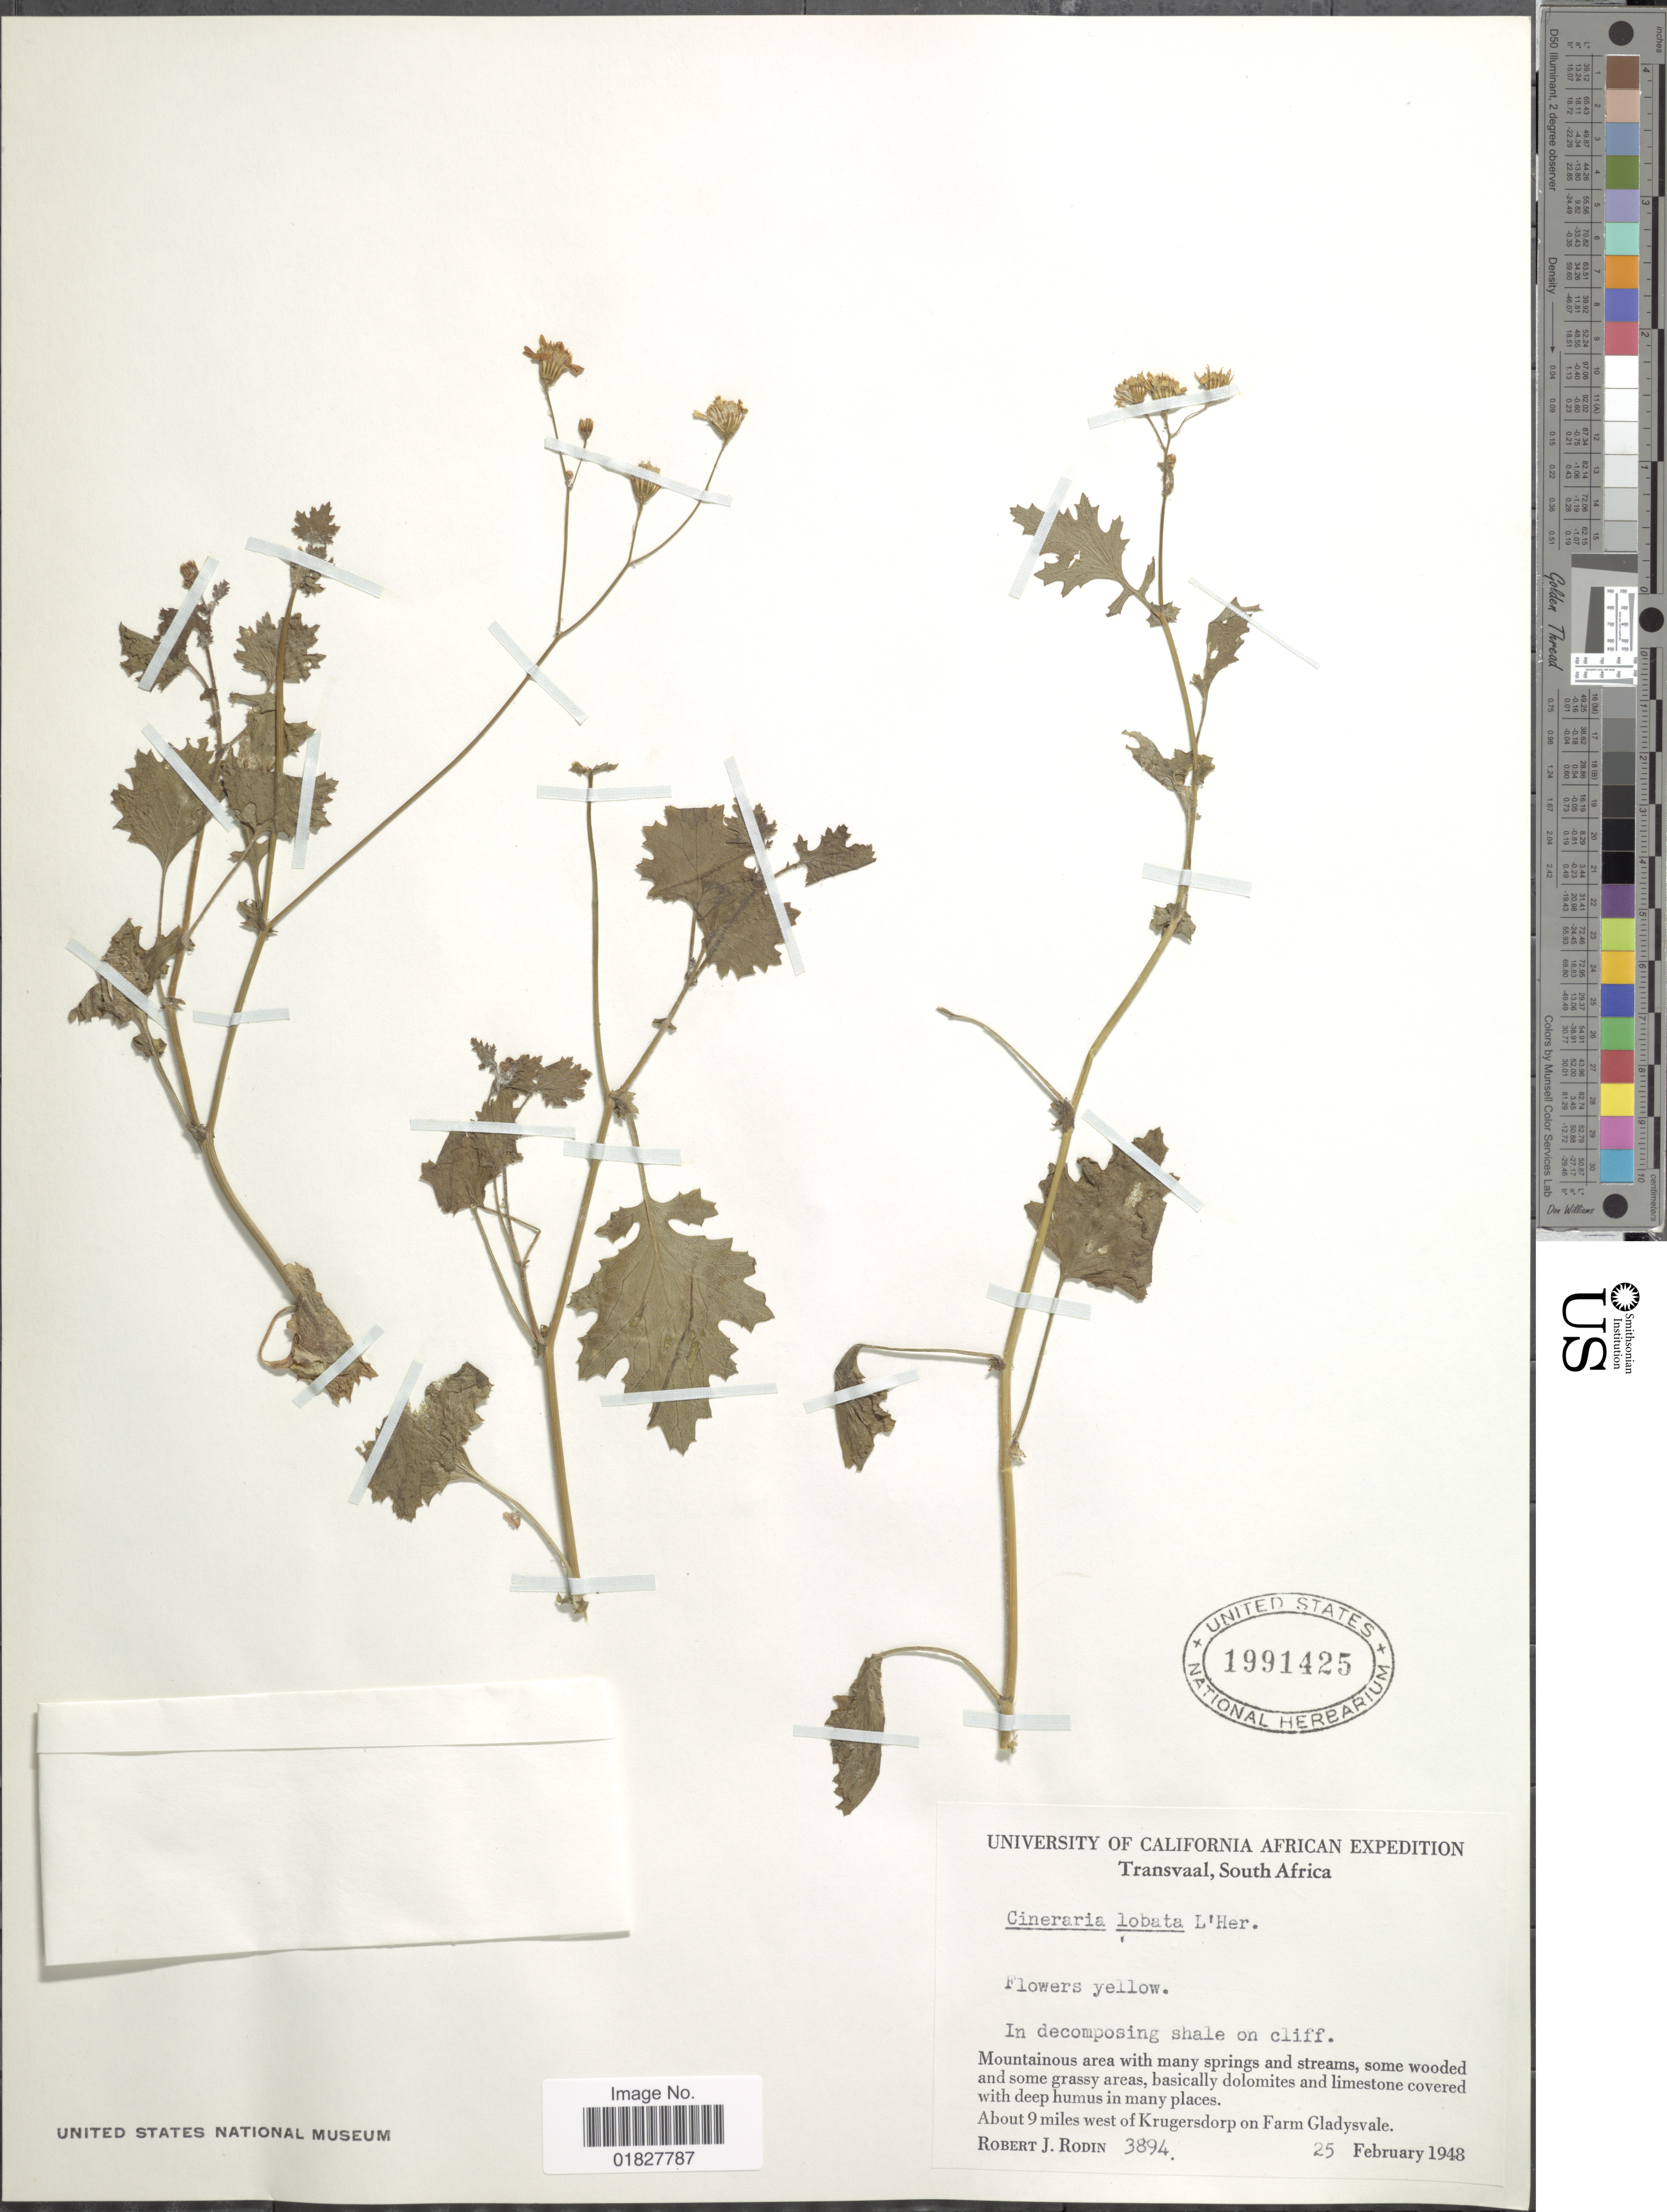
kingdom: Plantae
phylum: Tracheophyta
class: Magnoliopsida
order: Asterales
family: Asteraceae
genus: Cineraria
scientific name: Cineraria lobata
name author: L'Hér.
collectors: R. J. Rodin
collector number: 3894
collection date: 1948-02-25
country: South Africa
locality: Transvaal, about 9 miles west of Krugersdorp on Farm Gladysvale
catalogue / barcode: US 1991425